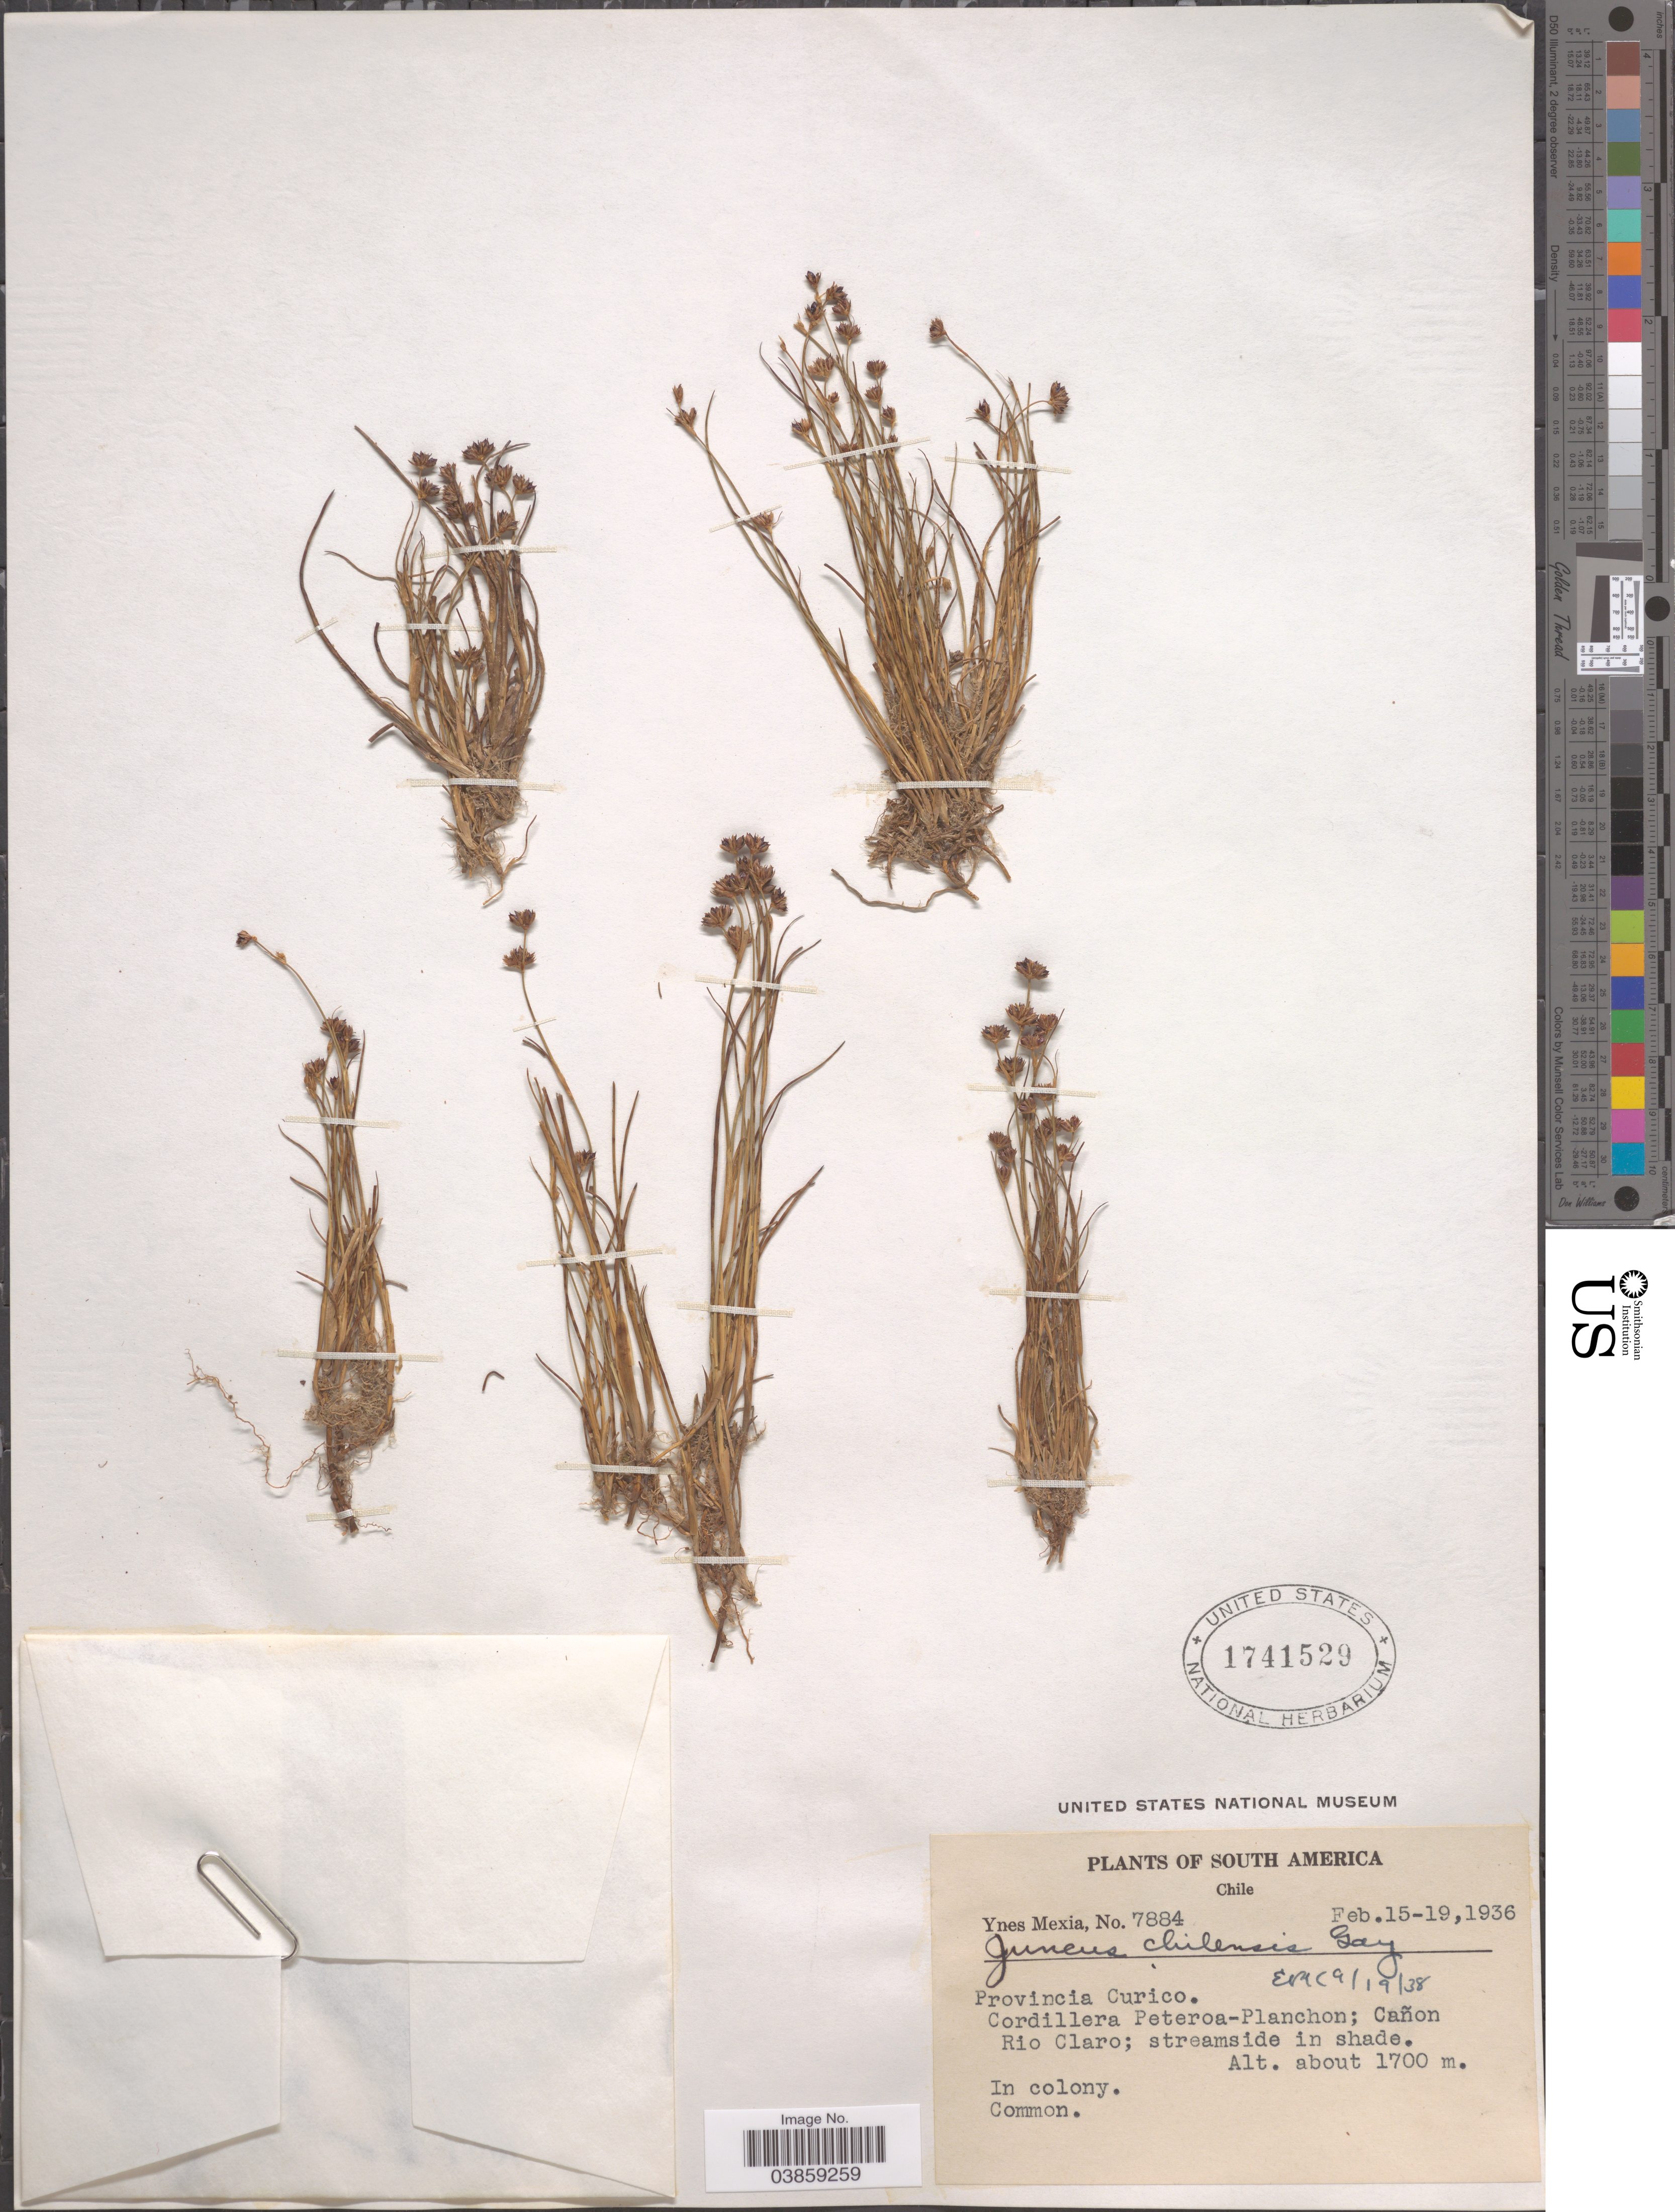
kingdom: Plantae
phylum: Tracheophyta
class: Liliopsida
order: Poales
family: Juncaceae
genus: Juncus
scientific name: Juncus chilensis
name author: Gay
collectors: Y. Mexia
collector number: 7882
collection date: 1936-02-15/1936-02-19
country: Chile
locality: Provincia Curico. Cordillera Peteroa-Planchon; Cañon Rio Claro.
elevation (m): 1700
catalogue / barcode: US 1741529